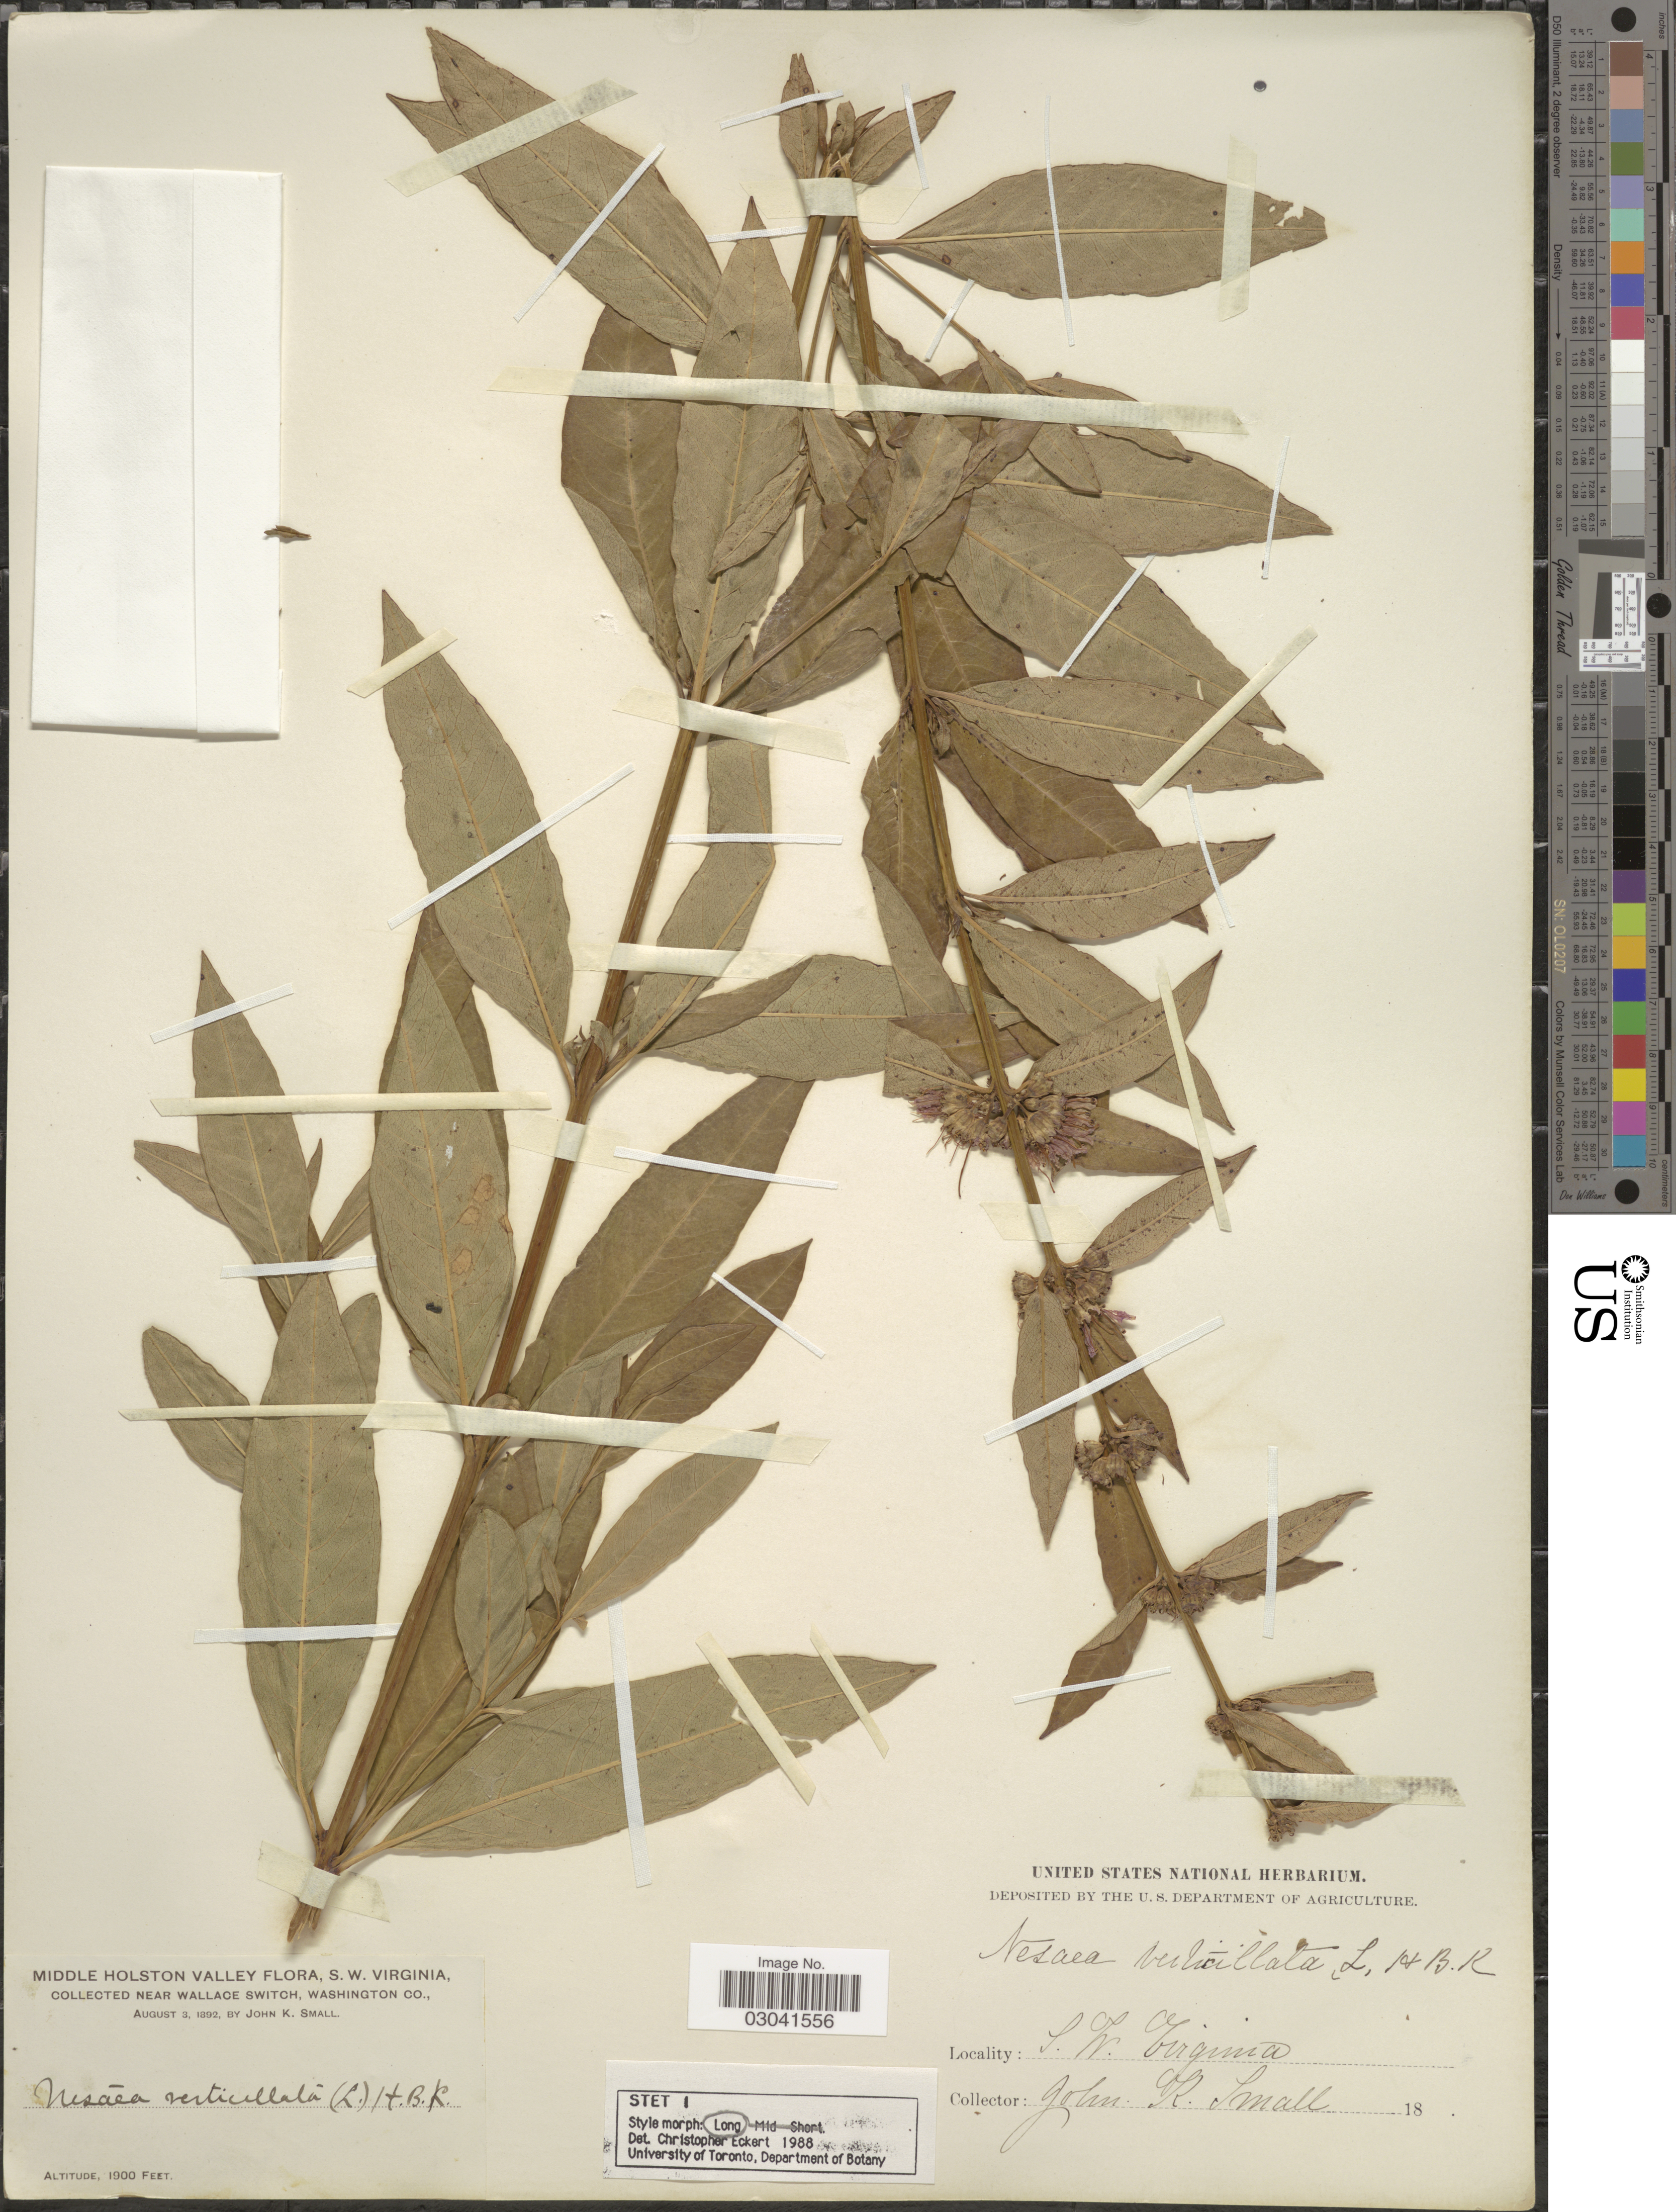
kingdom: Plantae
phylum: Tracheophyta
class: Magnoliopsida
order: Myrtales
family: Lythraceae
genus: Decodon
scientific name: Decodon verticillatus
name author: (L.) Elliott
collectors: J. K. Small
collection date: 1892-08-03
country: United States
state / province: Virginia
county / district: Washington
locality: Middle Holston Valley, S.W. Virginia. Collected near Wallace Switch,